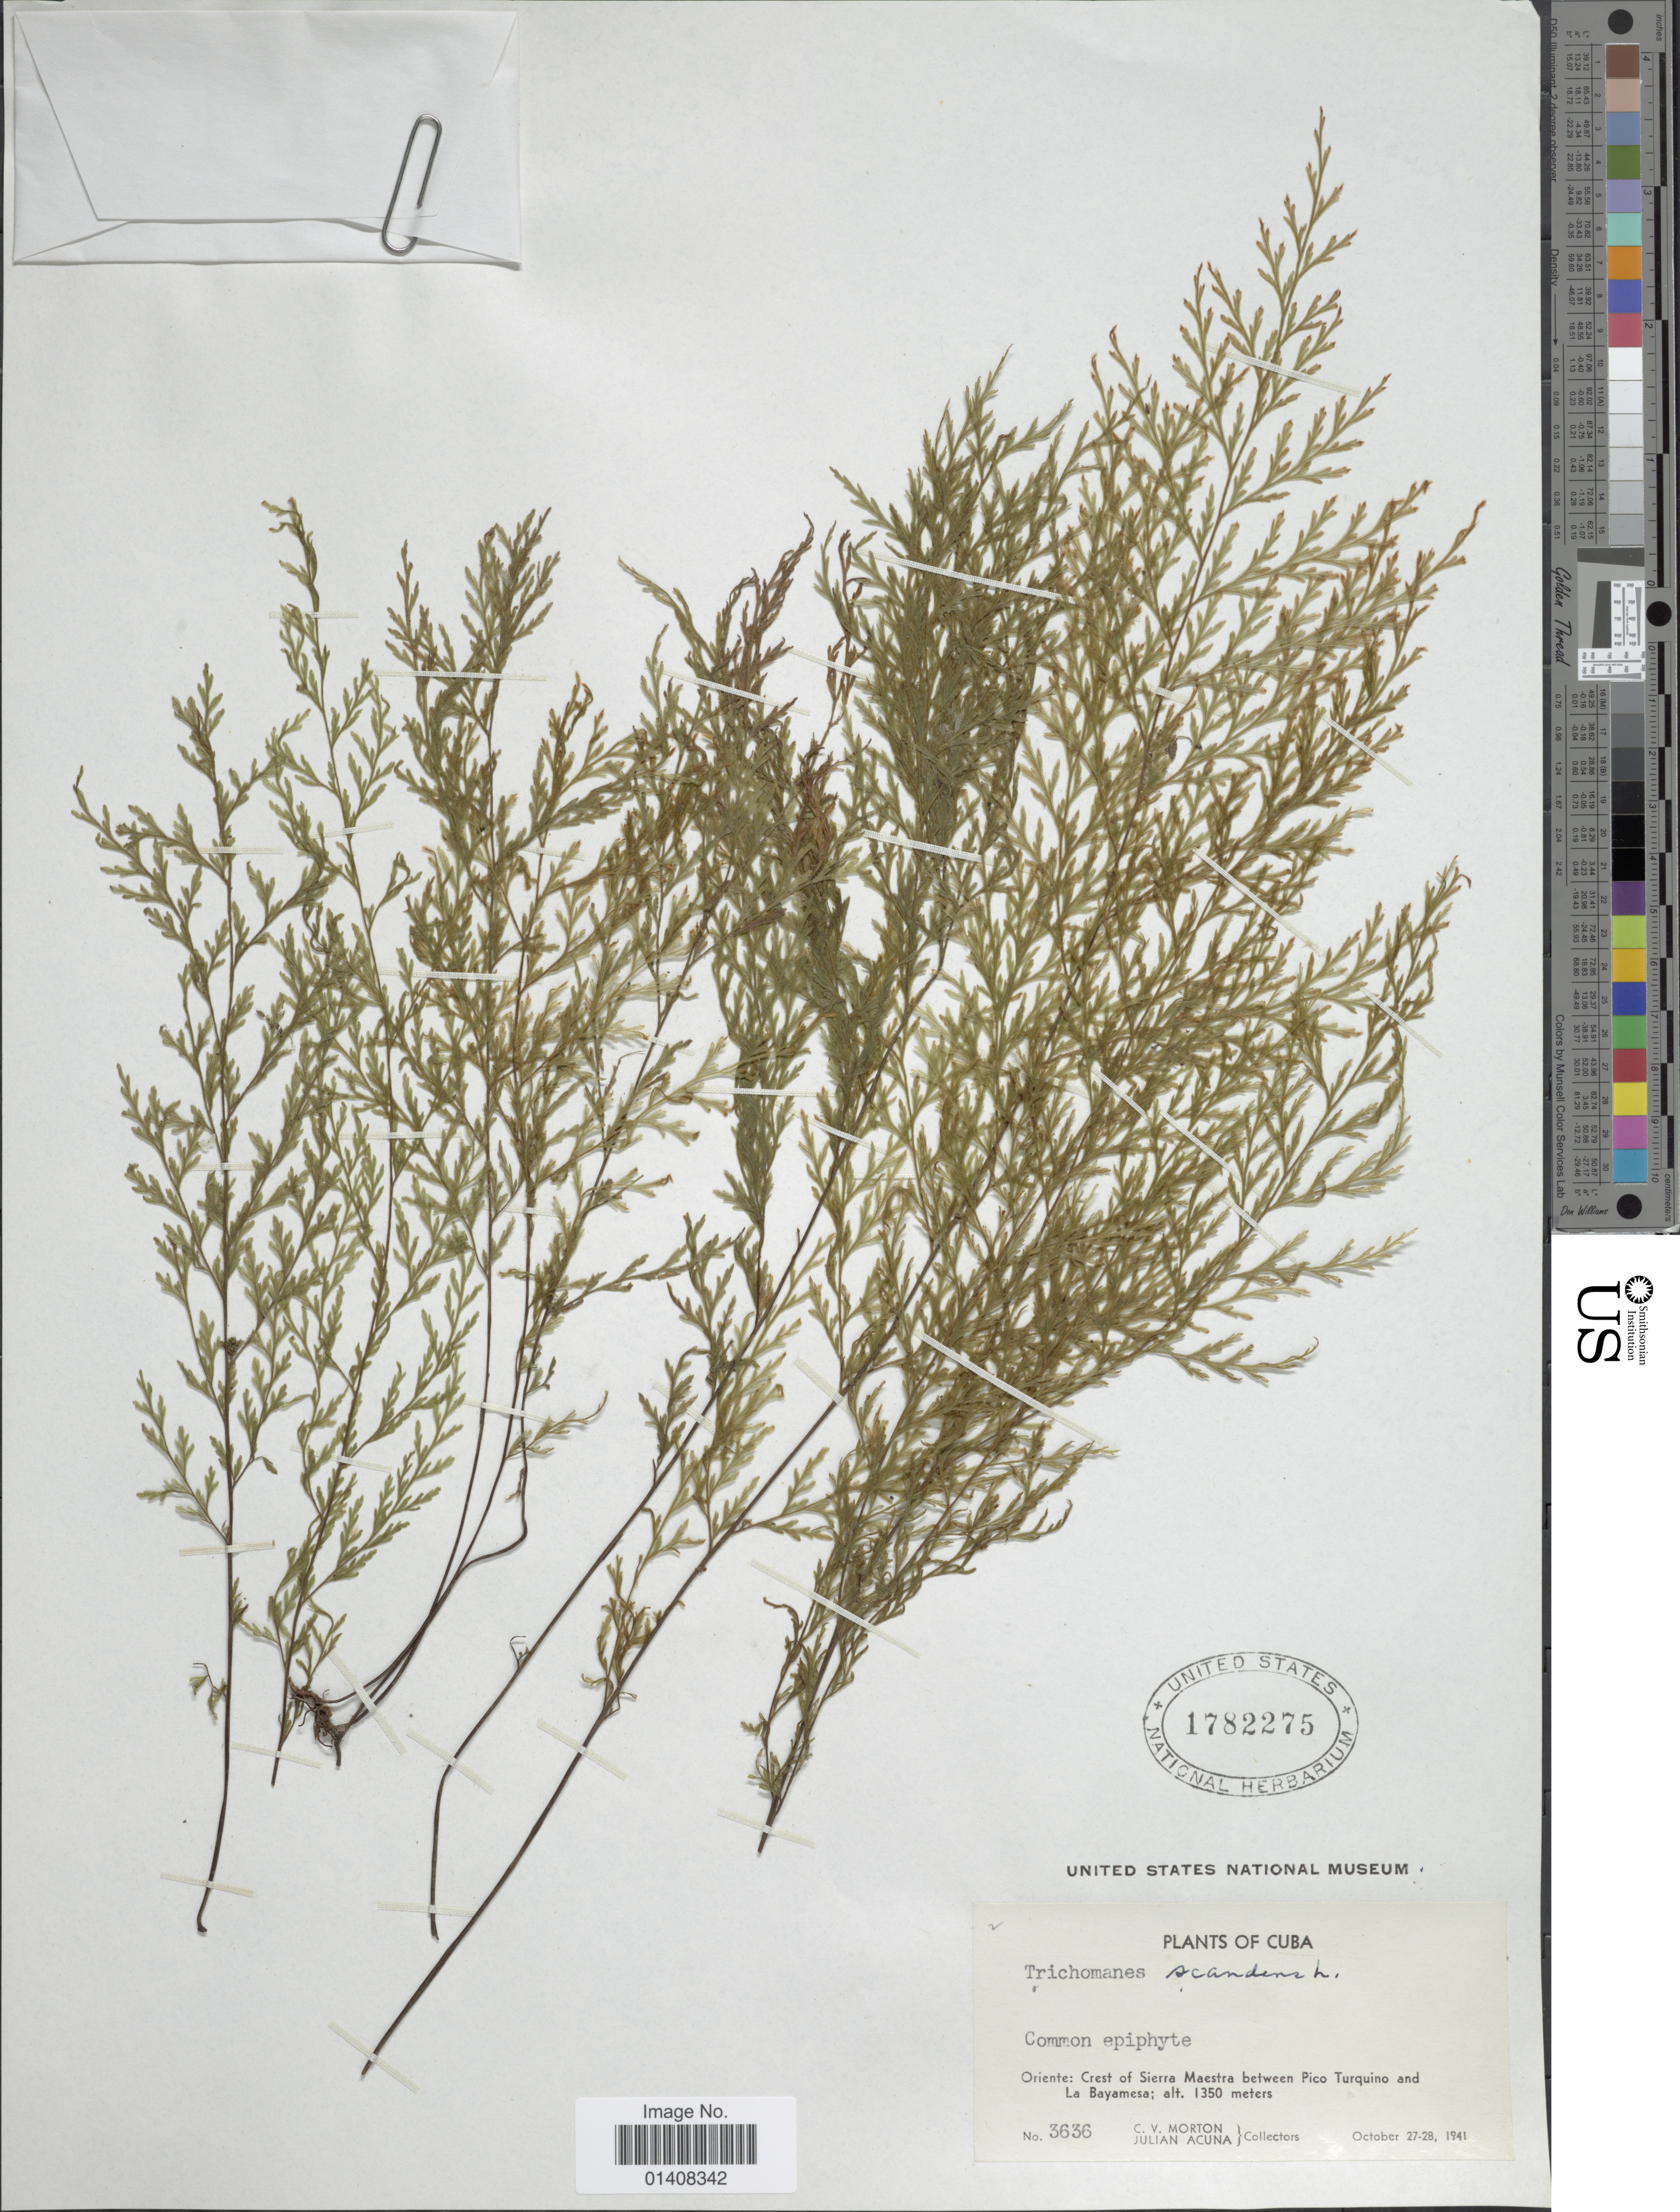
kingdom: Plantae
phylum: Tracheophyta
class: Polypodiopsida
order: Hymenophyllales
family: Hymenophyllaceae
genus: Trichomanes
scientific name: Trichomanes scandens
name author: L.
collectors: C. V. Morton & J. B. Acuña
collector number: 3636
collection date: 1941-10-27/1941-10-28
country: Cuba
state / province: Oriente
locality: Crest of Sierra Maestra between PicoTurquino and La Bayamesa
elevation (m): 1350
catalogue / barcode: US 1782275